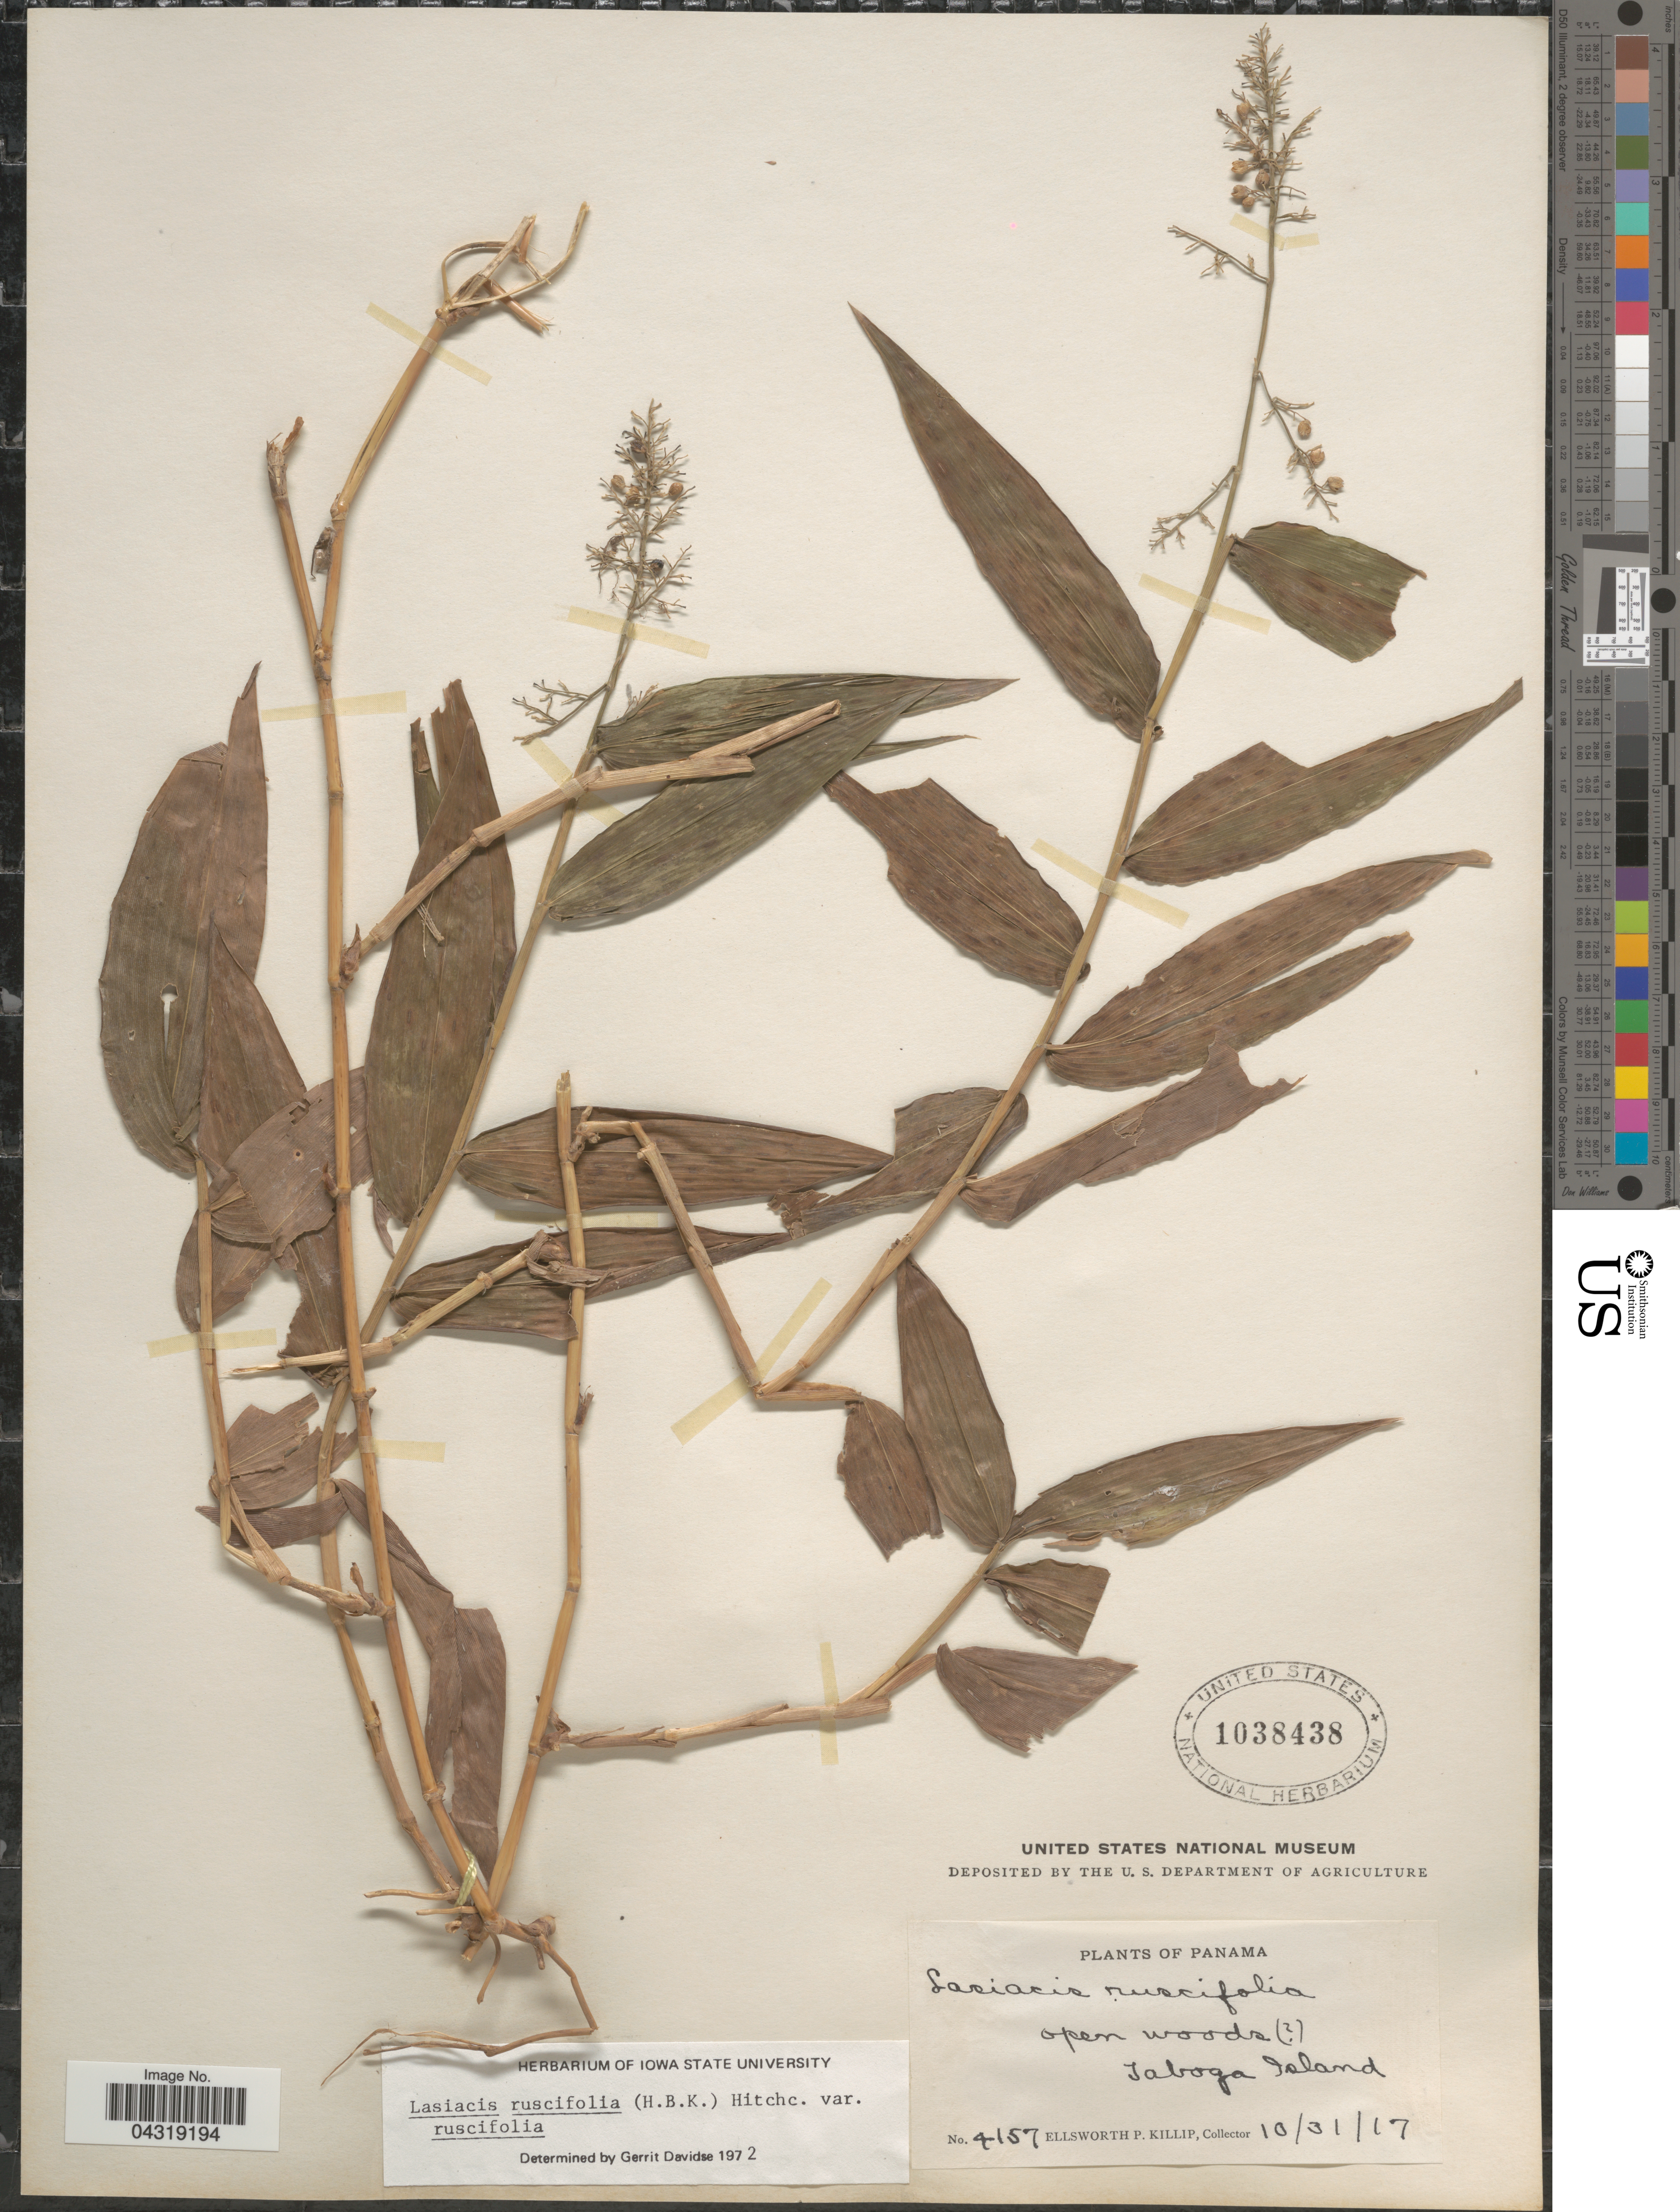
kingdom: Plantae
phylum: Tracheophyta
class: Liliopsida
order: Poales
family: Poaceae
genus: Lasiacis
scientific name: Lasiacis ruscifolia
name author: (Kunth) Hitchc.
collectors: E. P. Killip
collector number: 4157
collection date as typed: Transcribed d/m/y: 31/10/17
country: Panama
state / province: Panamá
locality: Taboga Island.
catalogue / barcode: US 1038438